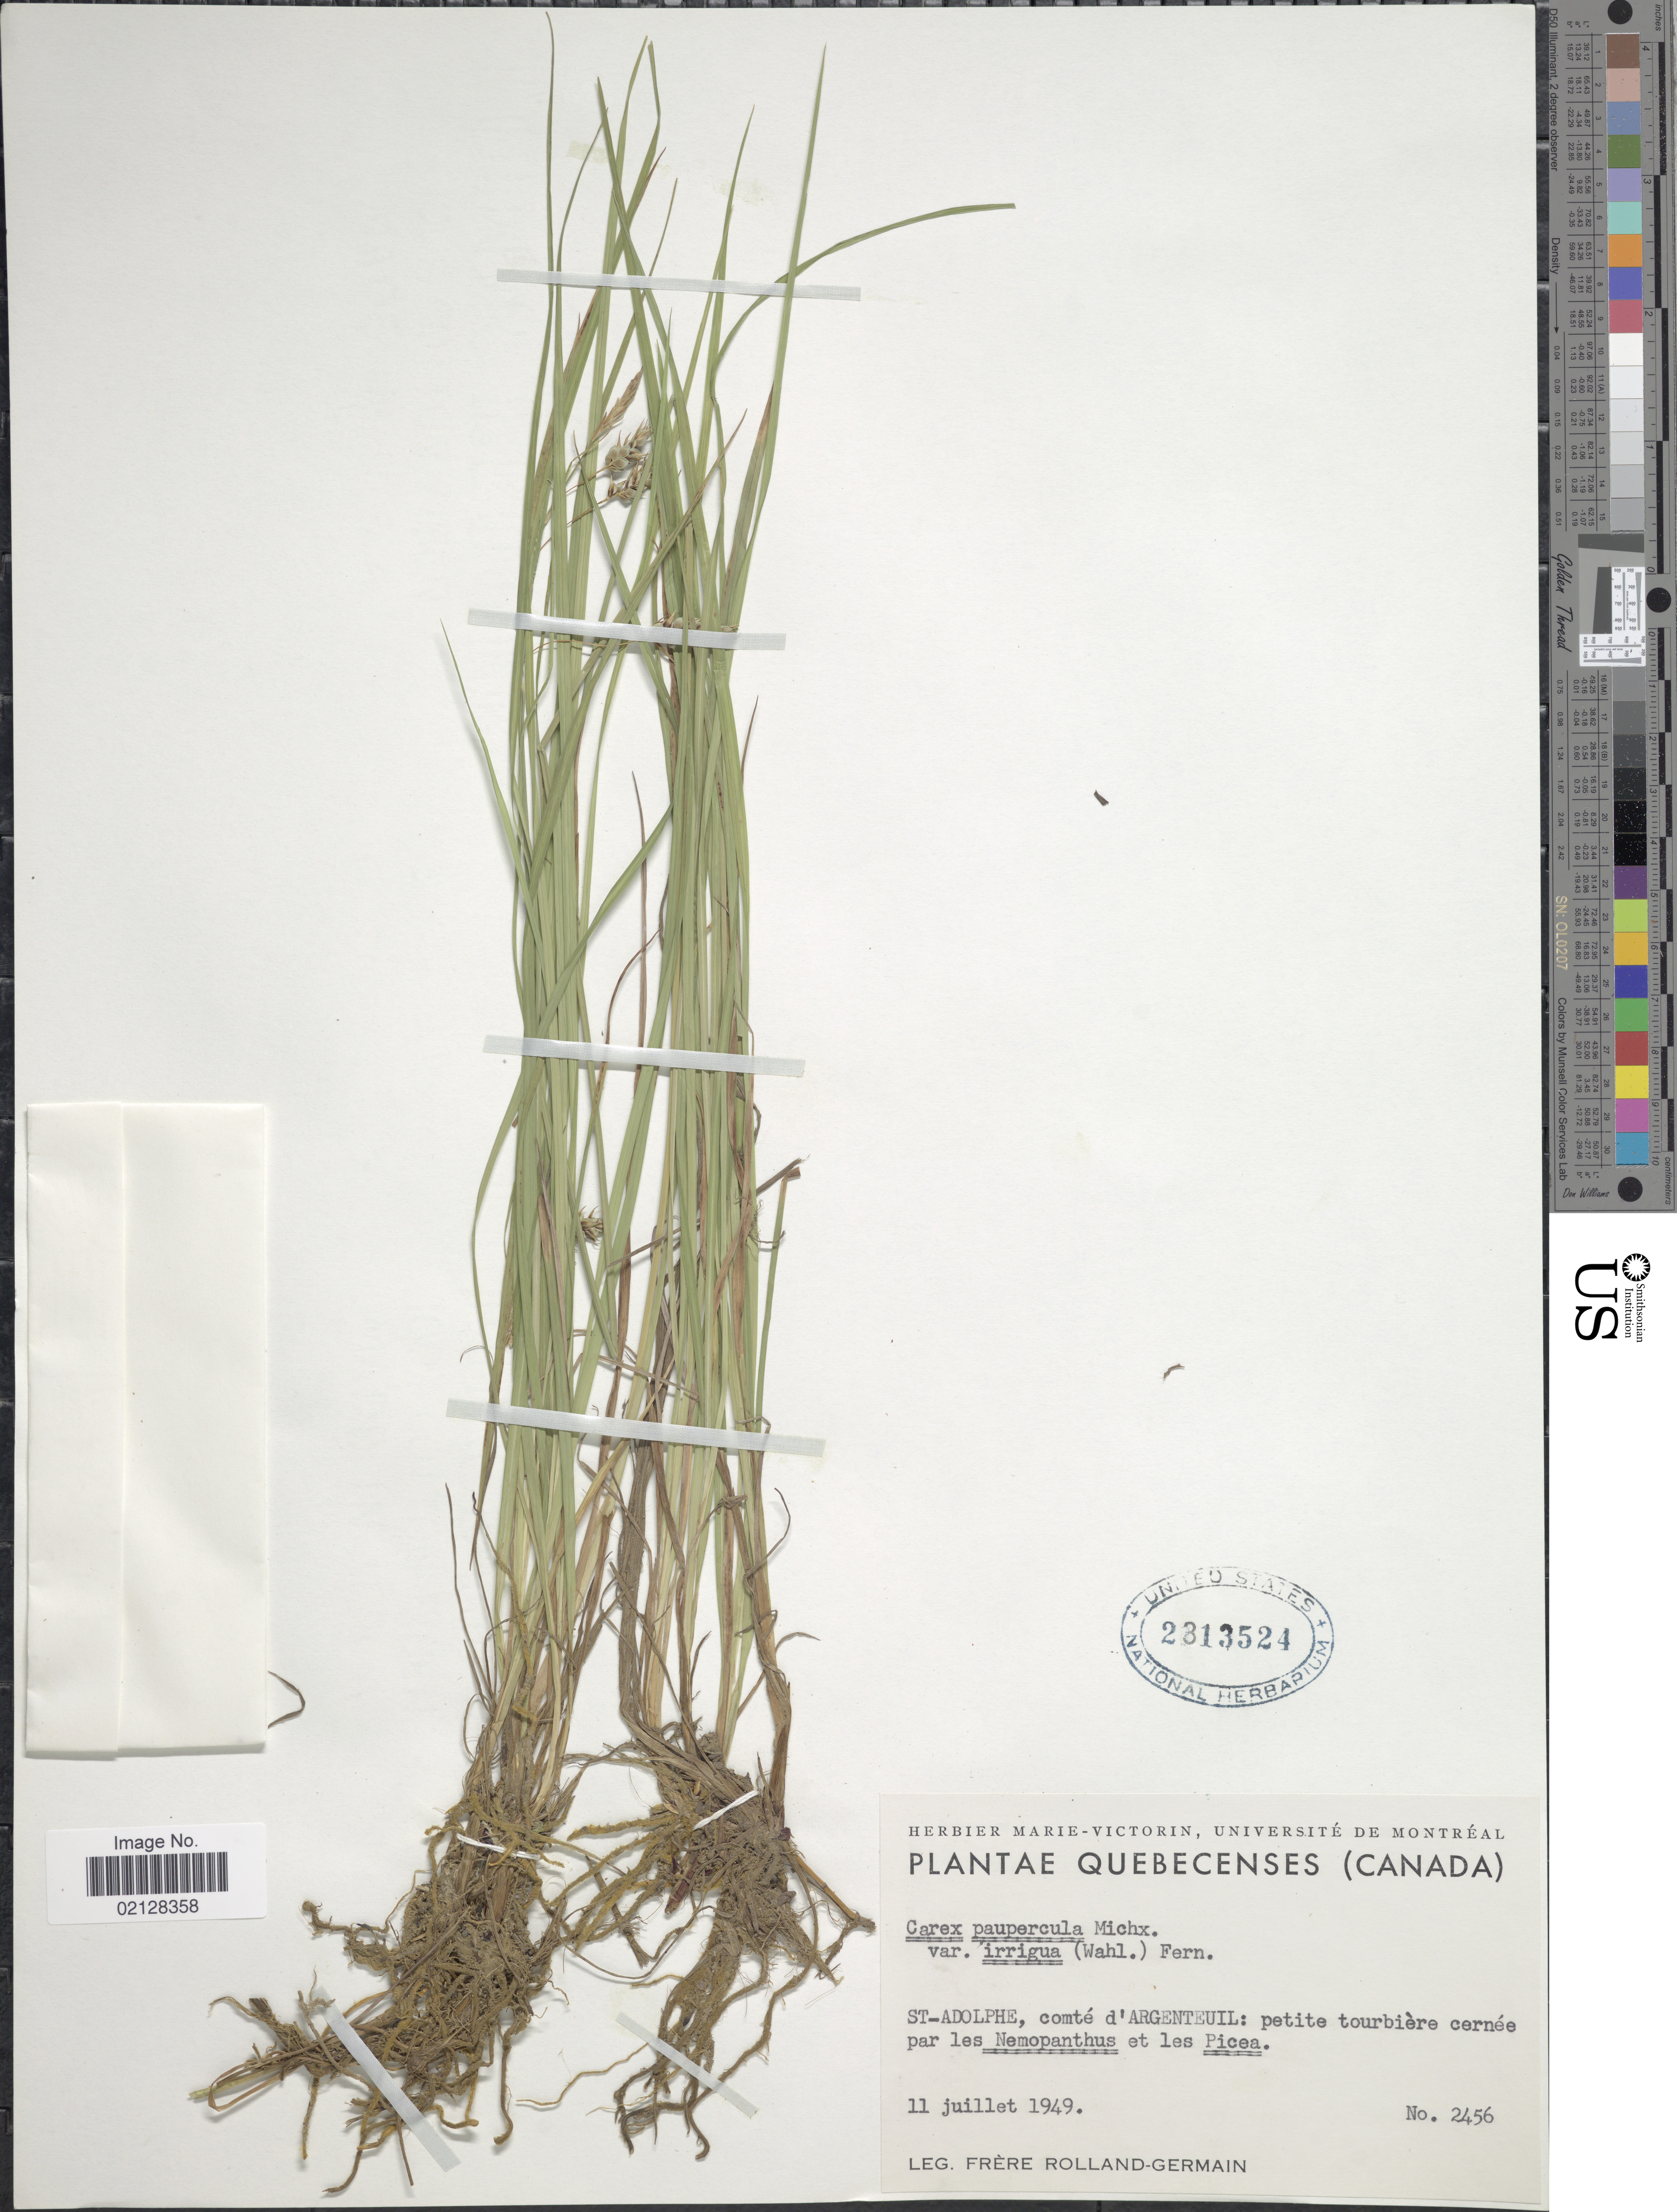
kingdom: Plantae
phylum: Tracheophyta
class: Liliopsida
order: Poales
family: Cyperaceae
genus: Carex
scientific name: Carex magellanica subsp. irrigua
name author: (Wahlenb.) Hiitonen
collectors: Rolland-Germain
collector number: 2456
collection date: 1949-07-11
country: Canada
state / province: Quebec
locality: St-Adolphe, comte d' Argenteuil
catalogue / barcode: US 2313524